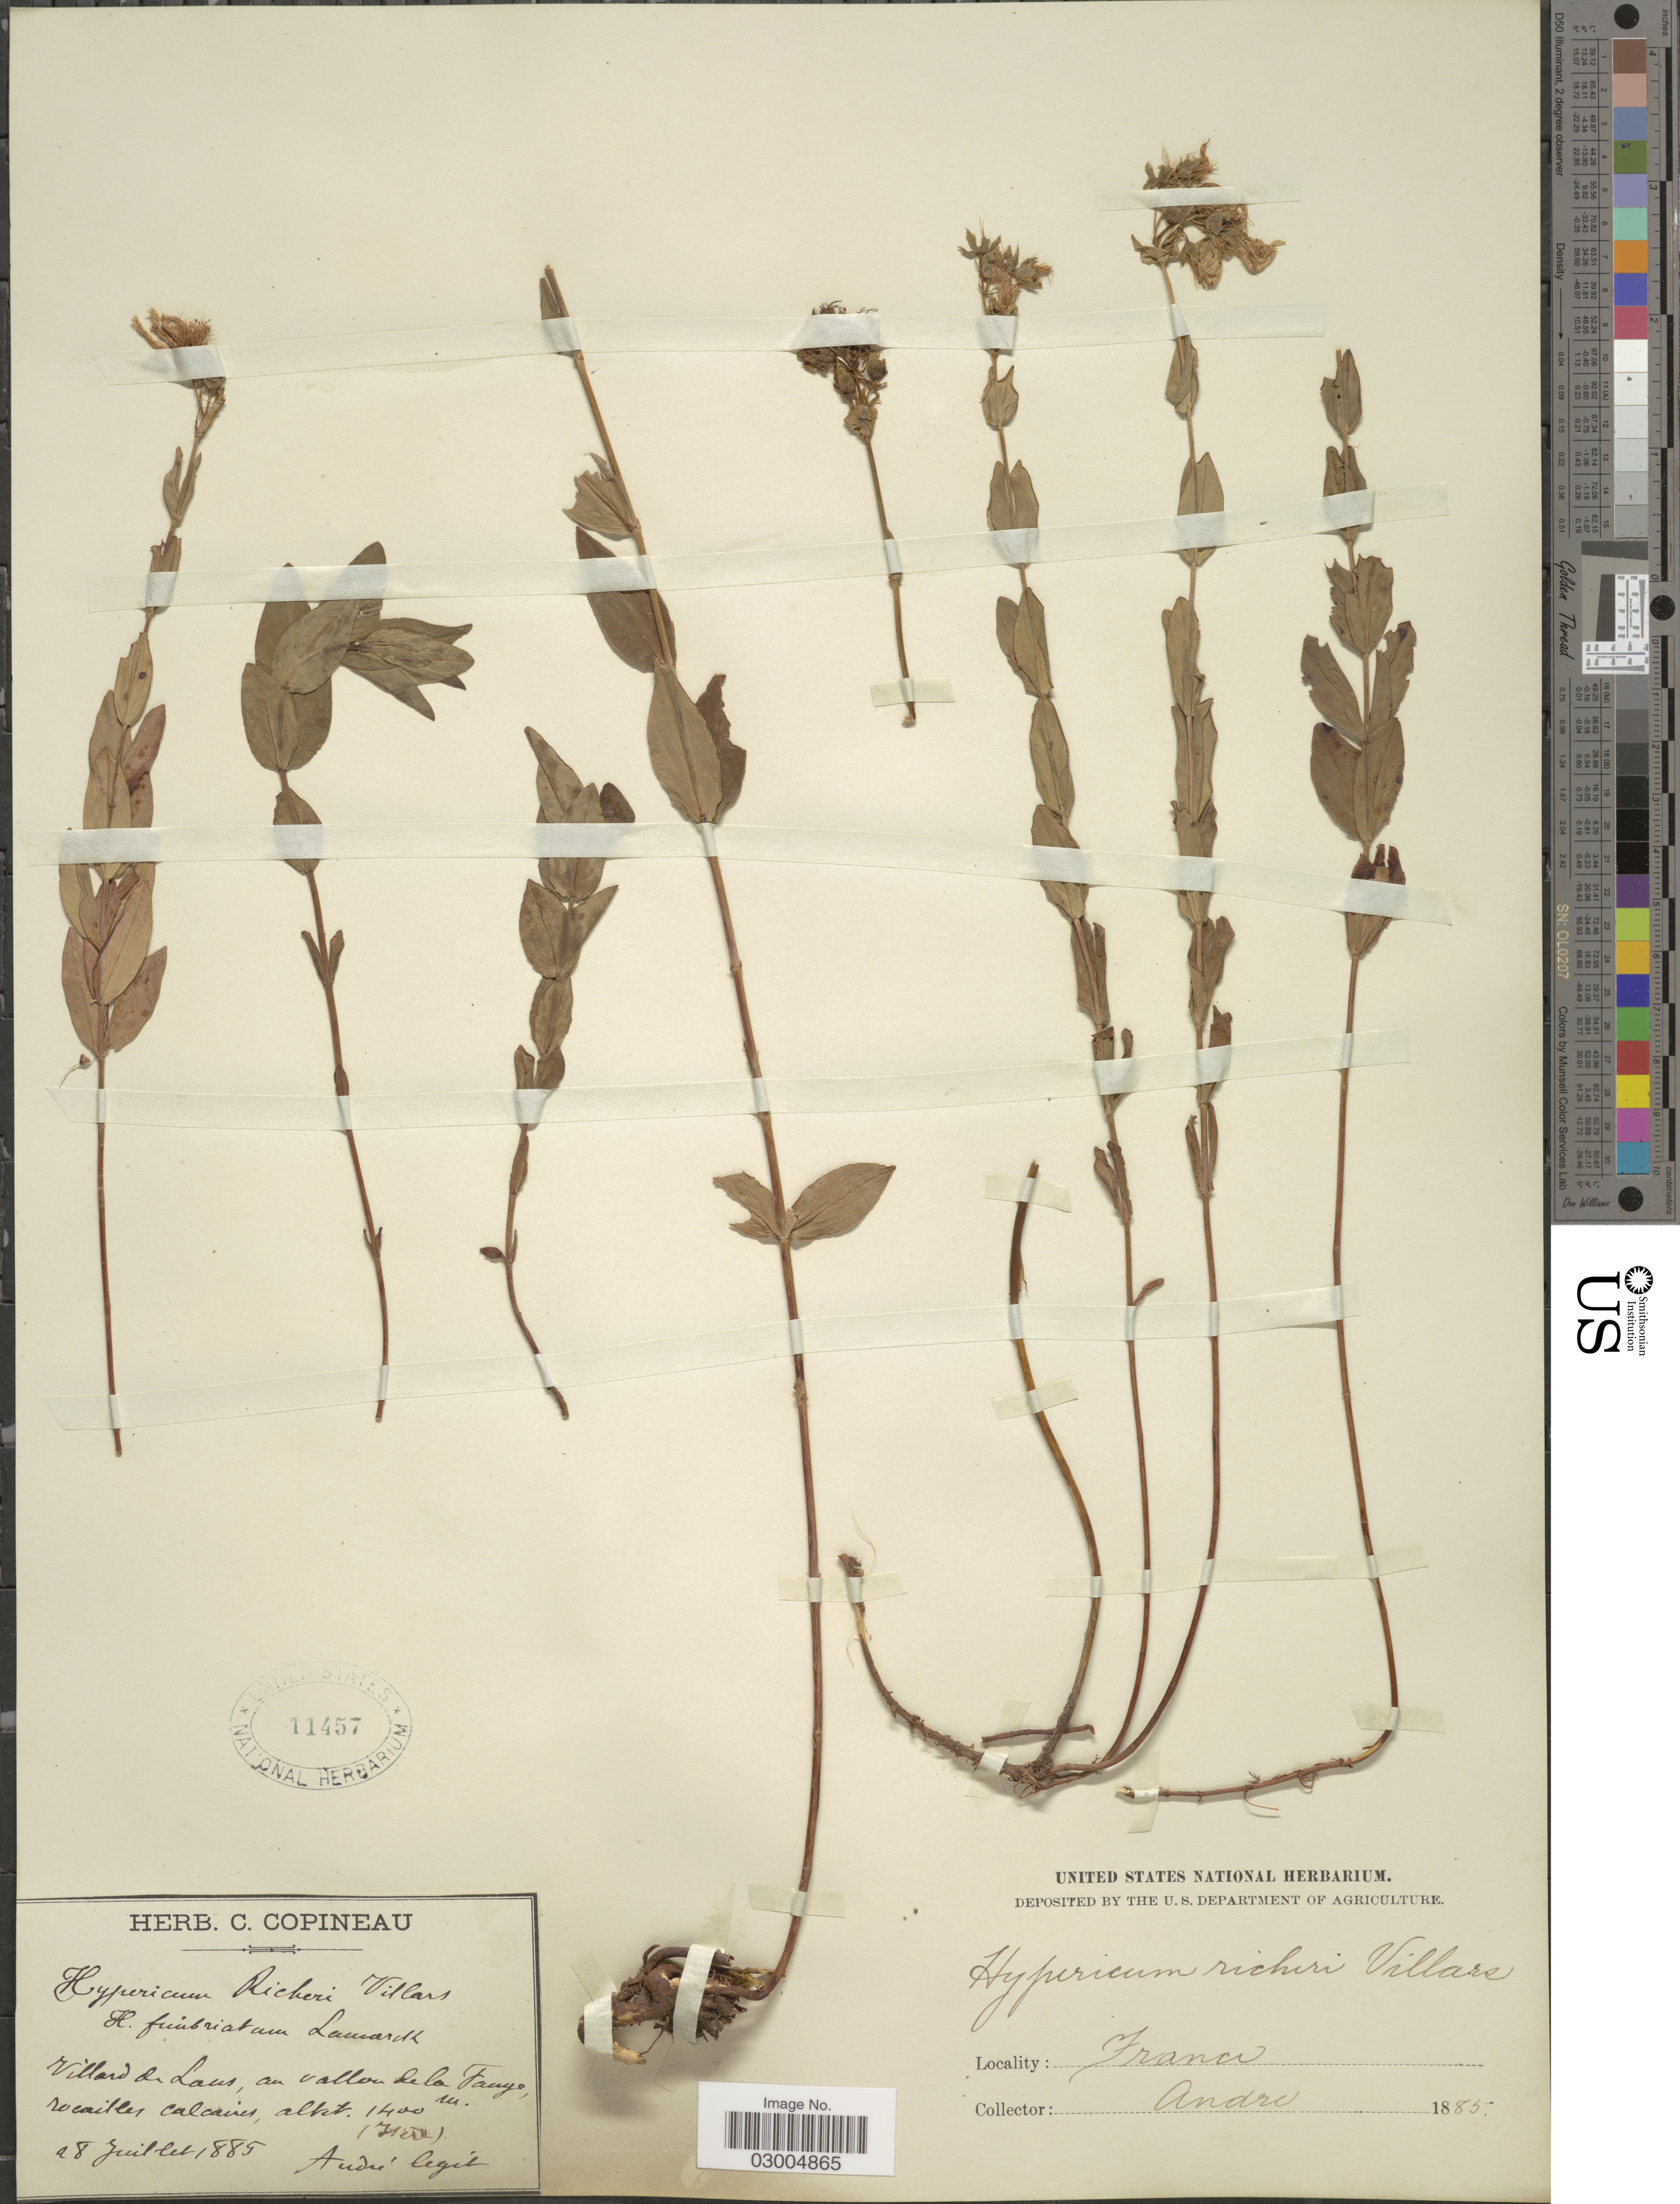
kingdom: Plantae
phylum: Tracheophyta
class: Magnoliopsida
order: Malpighiales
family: Hypericaceae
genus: Hypericum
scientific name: Hypericum richeri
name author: Vill.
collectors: André, --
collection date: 1885-07-28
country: France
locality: Villard de Laus, au vallou de la Fanyo, recoilles calcaires.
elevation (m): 1400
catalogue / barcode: US 11457